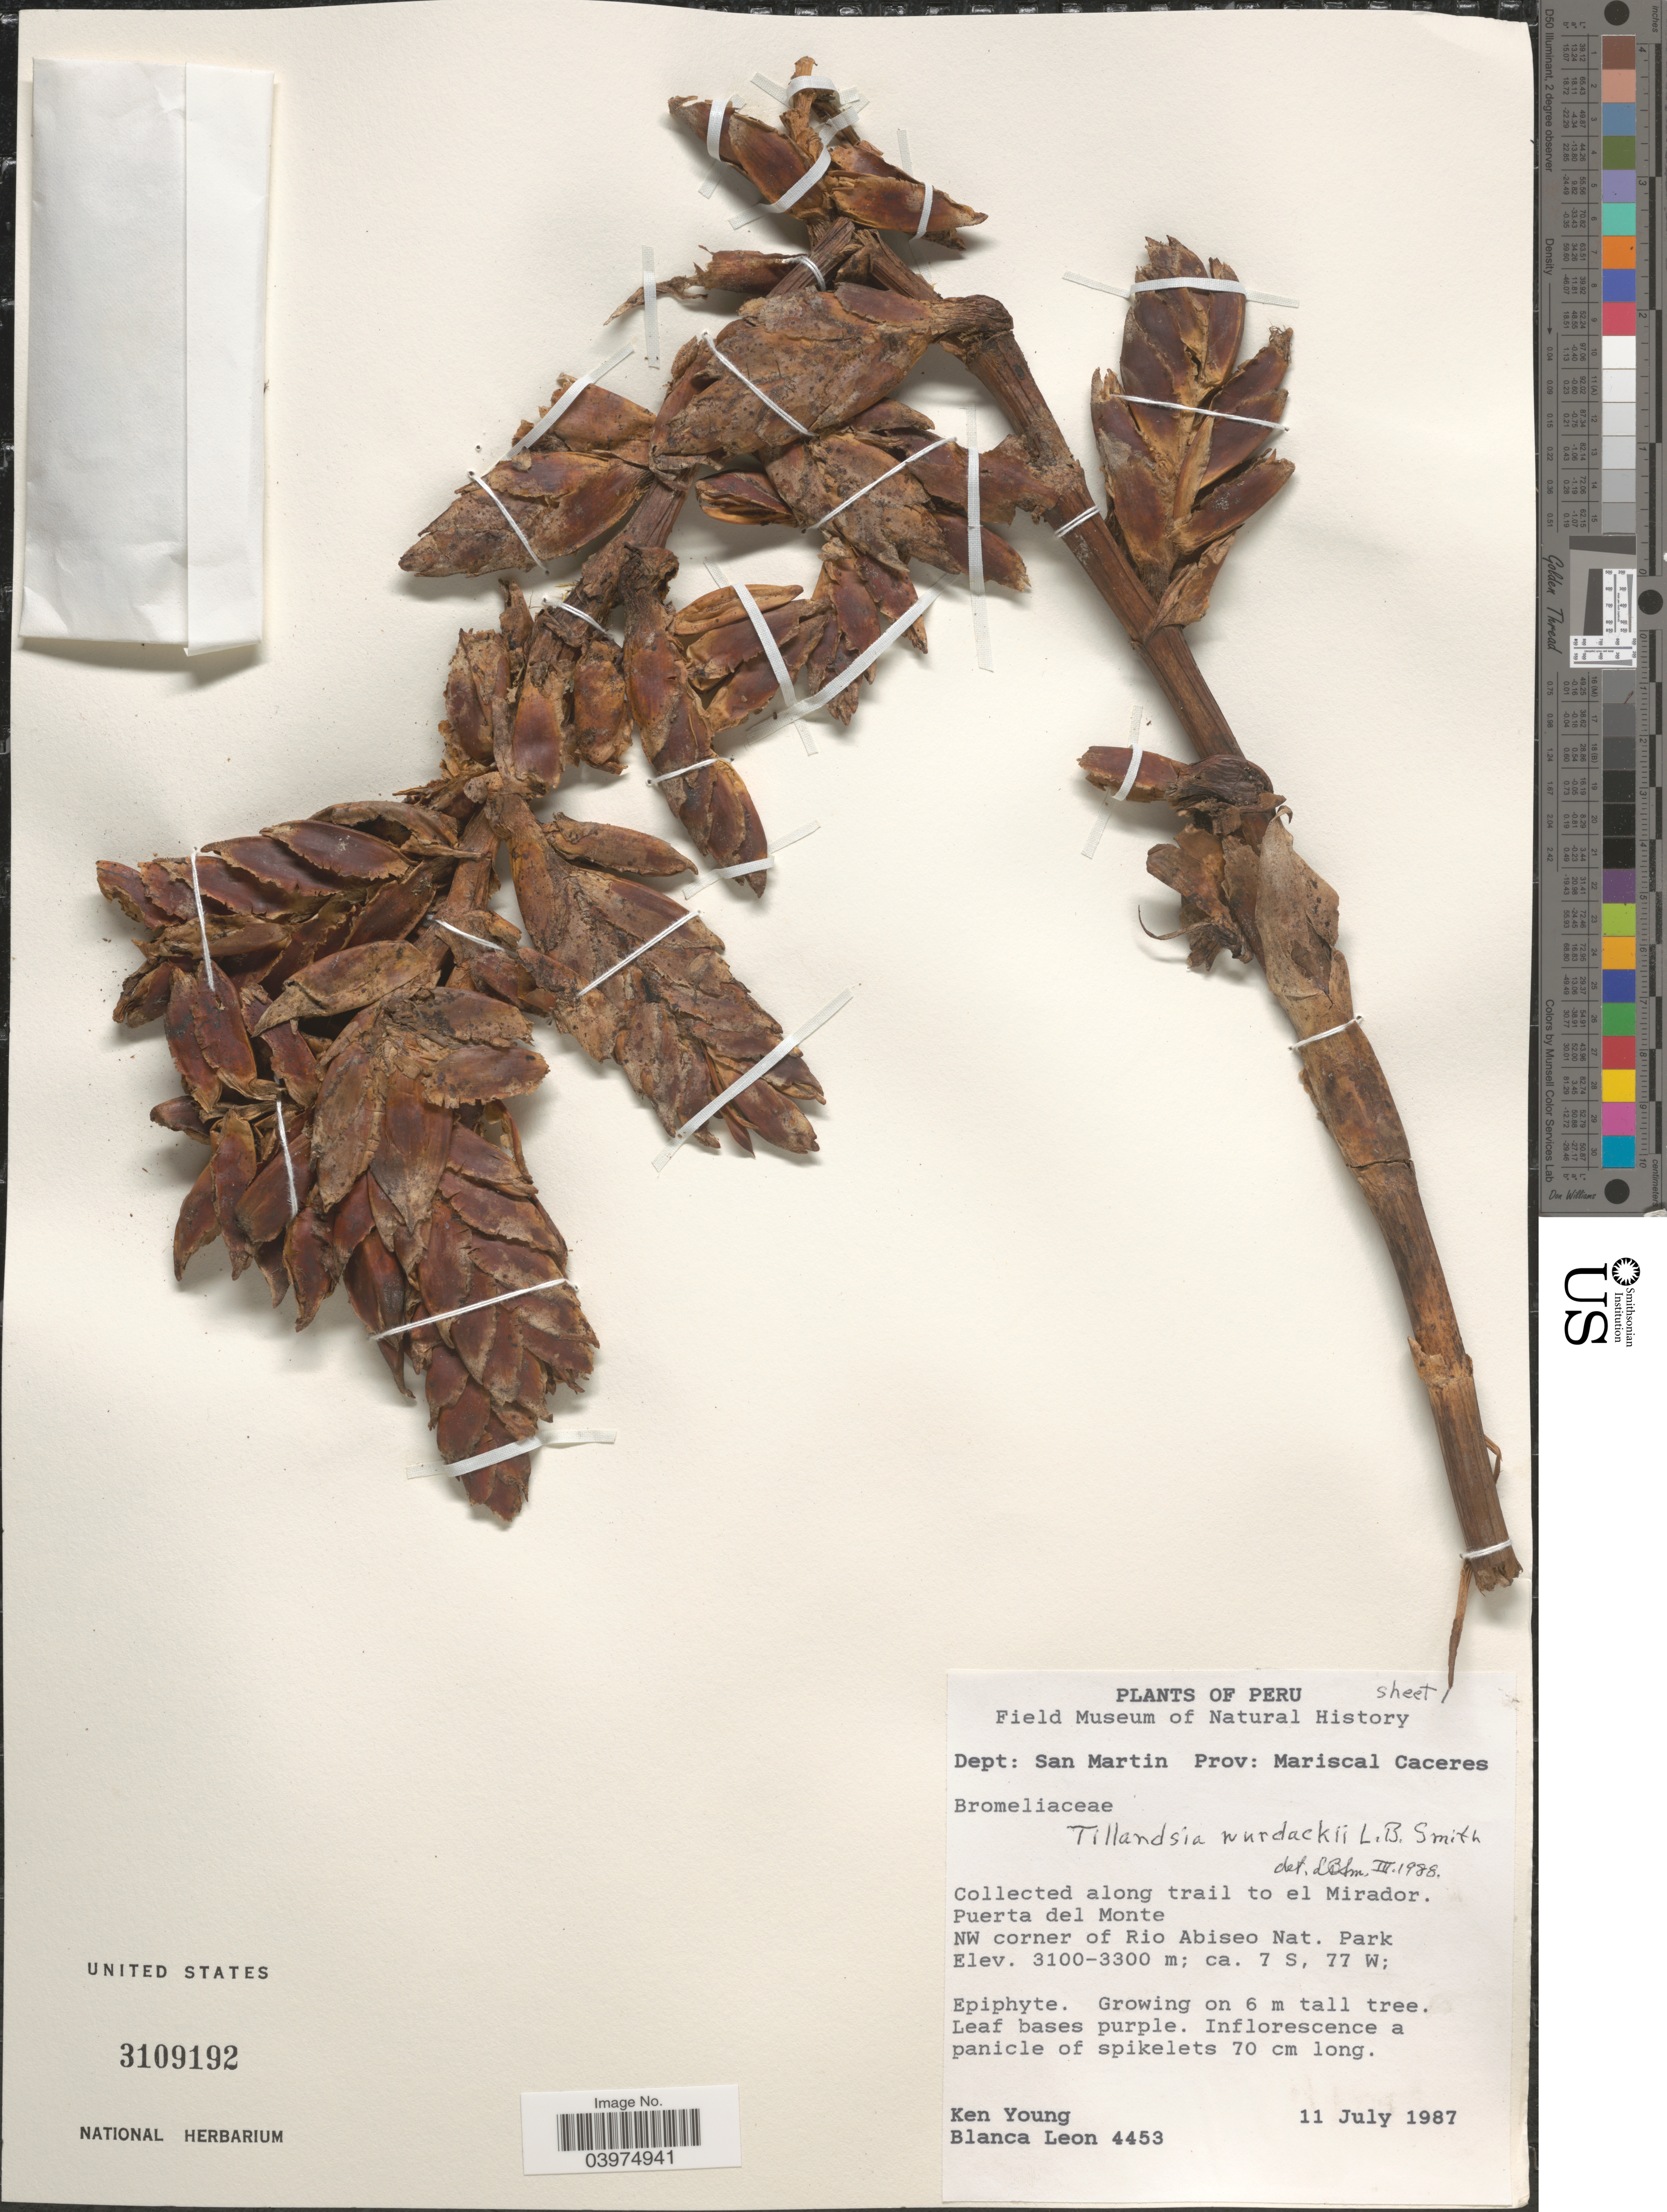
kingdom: Plantae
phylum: Tracheophyta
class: Liliopsida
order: Poales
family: Bromeliaceae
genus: Tillandsia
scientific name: Tillandsia wurdackii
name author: L.B. Sm.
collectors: K. Young & B. León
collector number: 4453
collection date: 1987-07-11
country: Peru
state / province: San Martín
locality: Dept: San Martin Prov: Mariscal Caceres. Along trail to el Mirador. Puerta del Monte. NW corner of Rio Abiseo Nat. Park.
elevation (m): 3100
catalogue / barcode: US 3109192